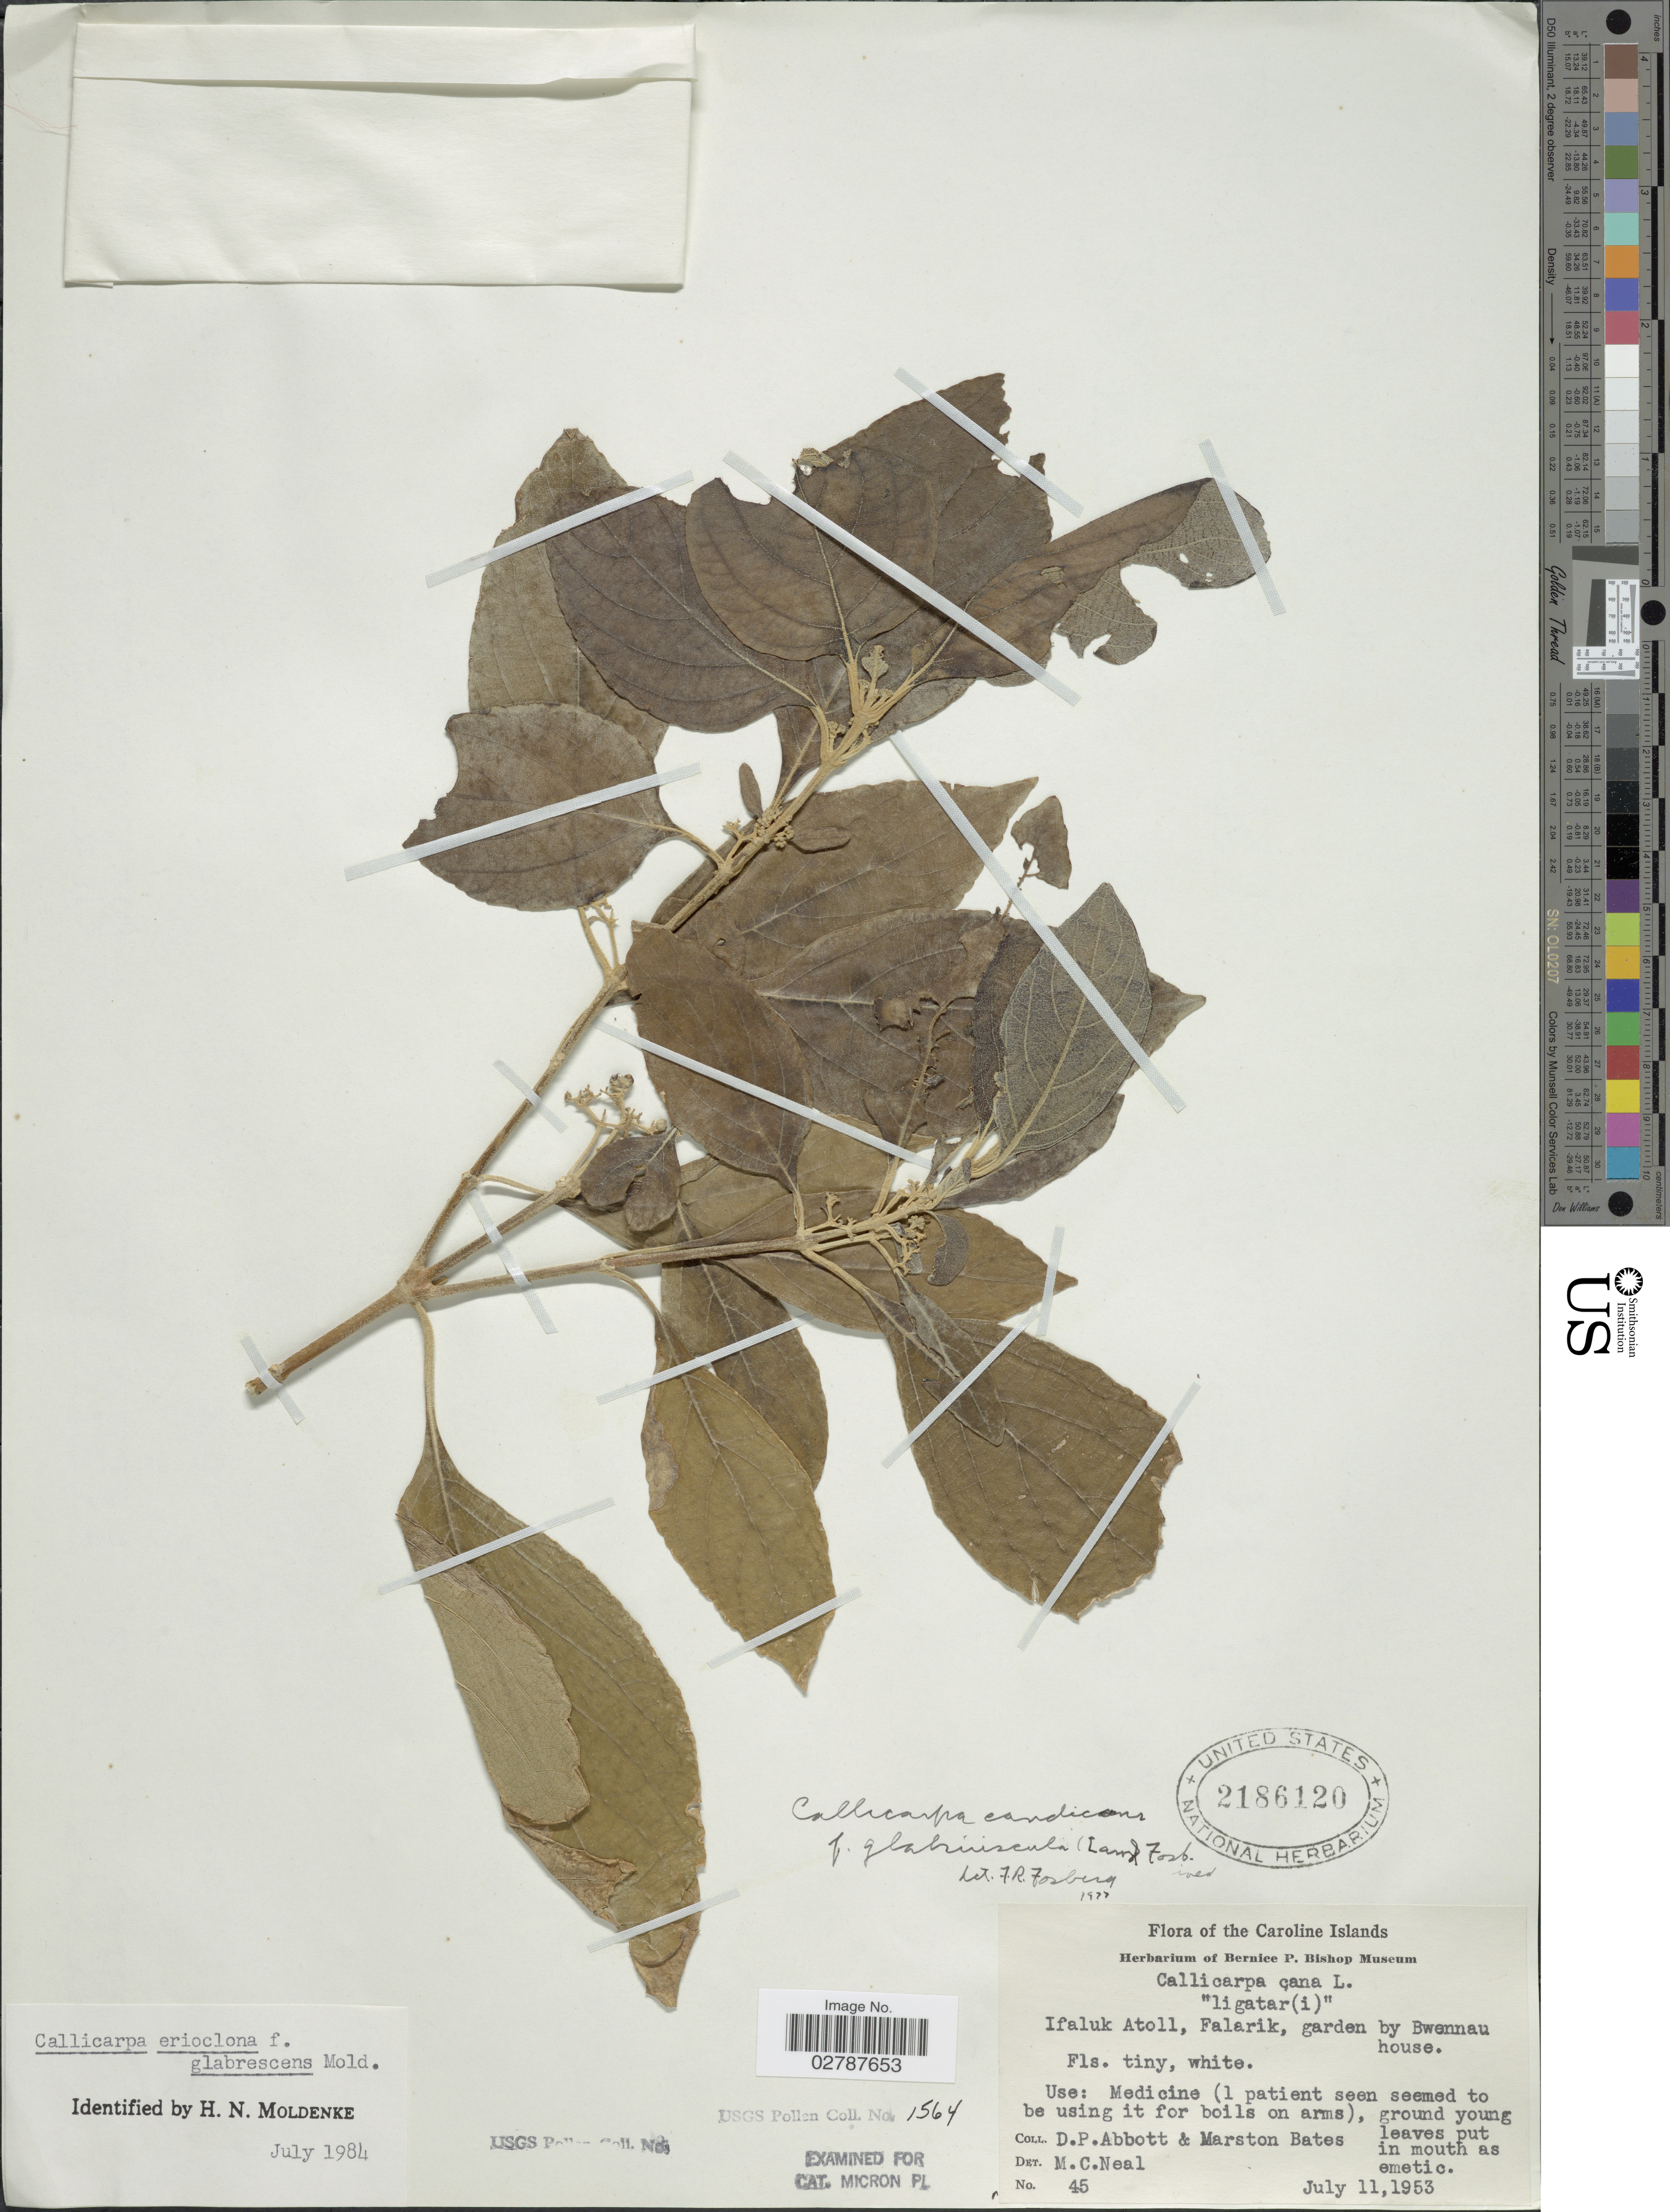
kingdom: Plantae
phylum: Tracheophyta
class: Magnoliopsida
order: Lamiales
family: Lamiaceae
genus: Callicarpa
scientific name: Callicarpa candicans f. glabriuscula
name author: (Lam.) Fosberg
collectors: D. P. Abbott & M. Bates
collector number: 45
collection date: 1953-07-11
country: Micronesia, Federated States of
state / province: Yap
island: Ifalik [Ifaluk] Atoll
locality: The Caroline Islands. Ifaluk Atoll, Falarik, garden by Bwennau house.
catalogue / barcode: US 2186120